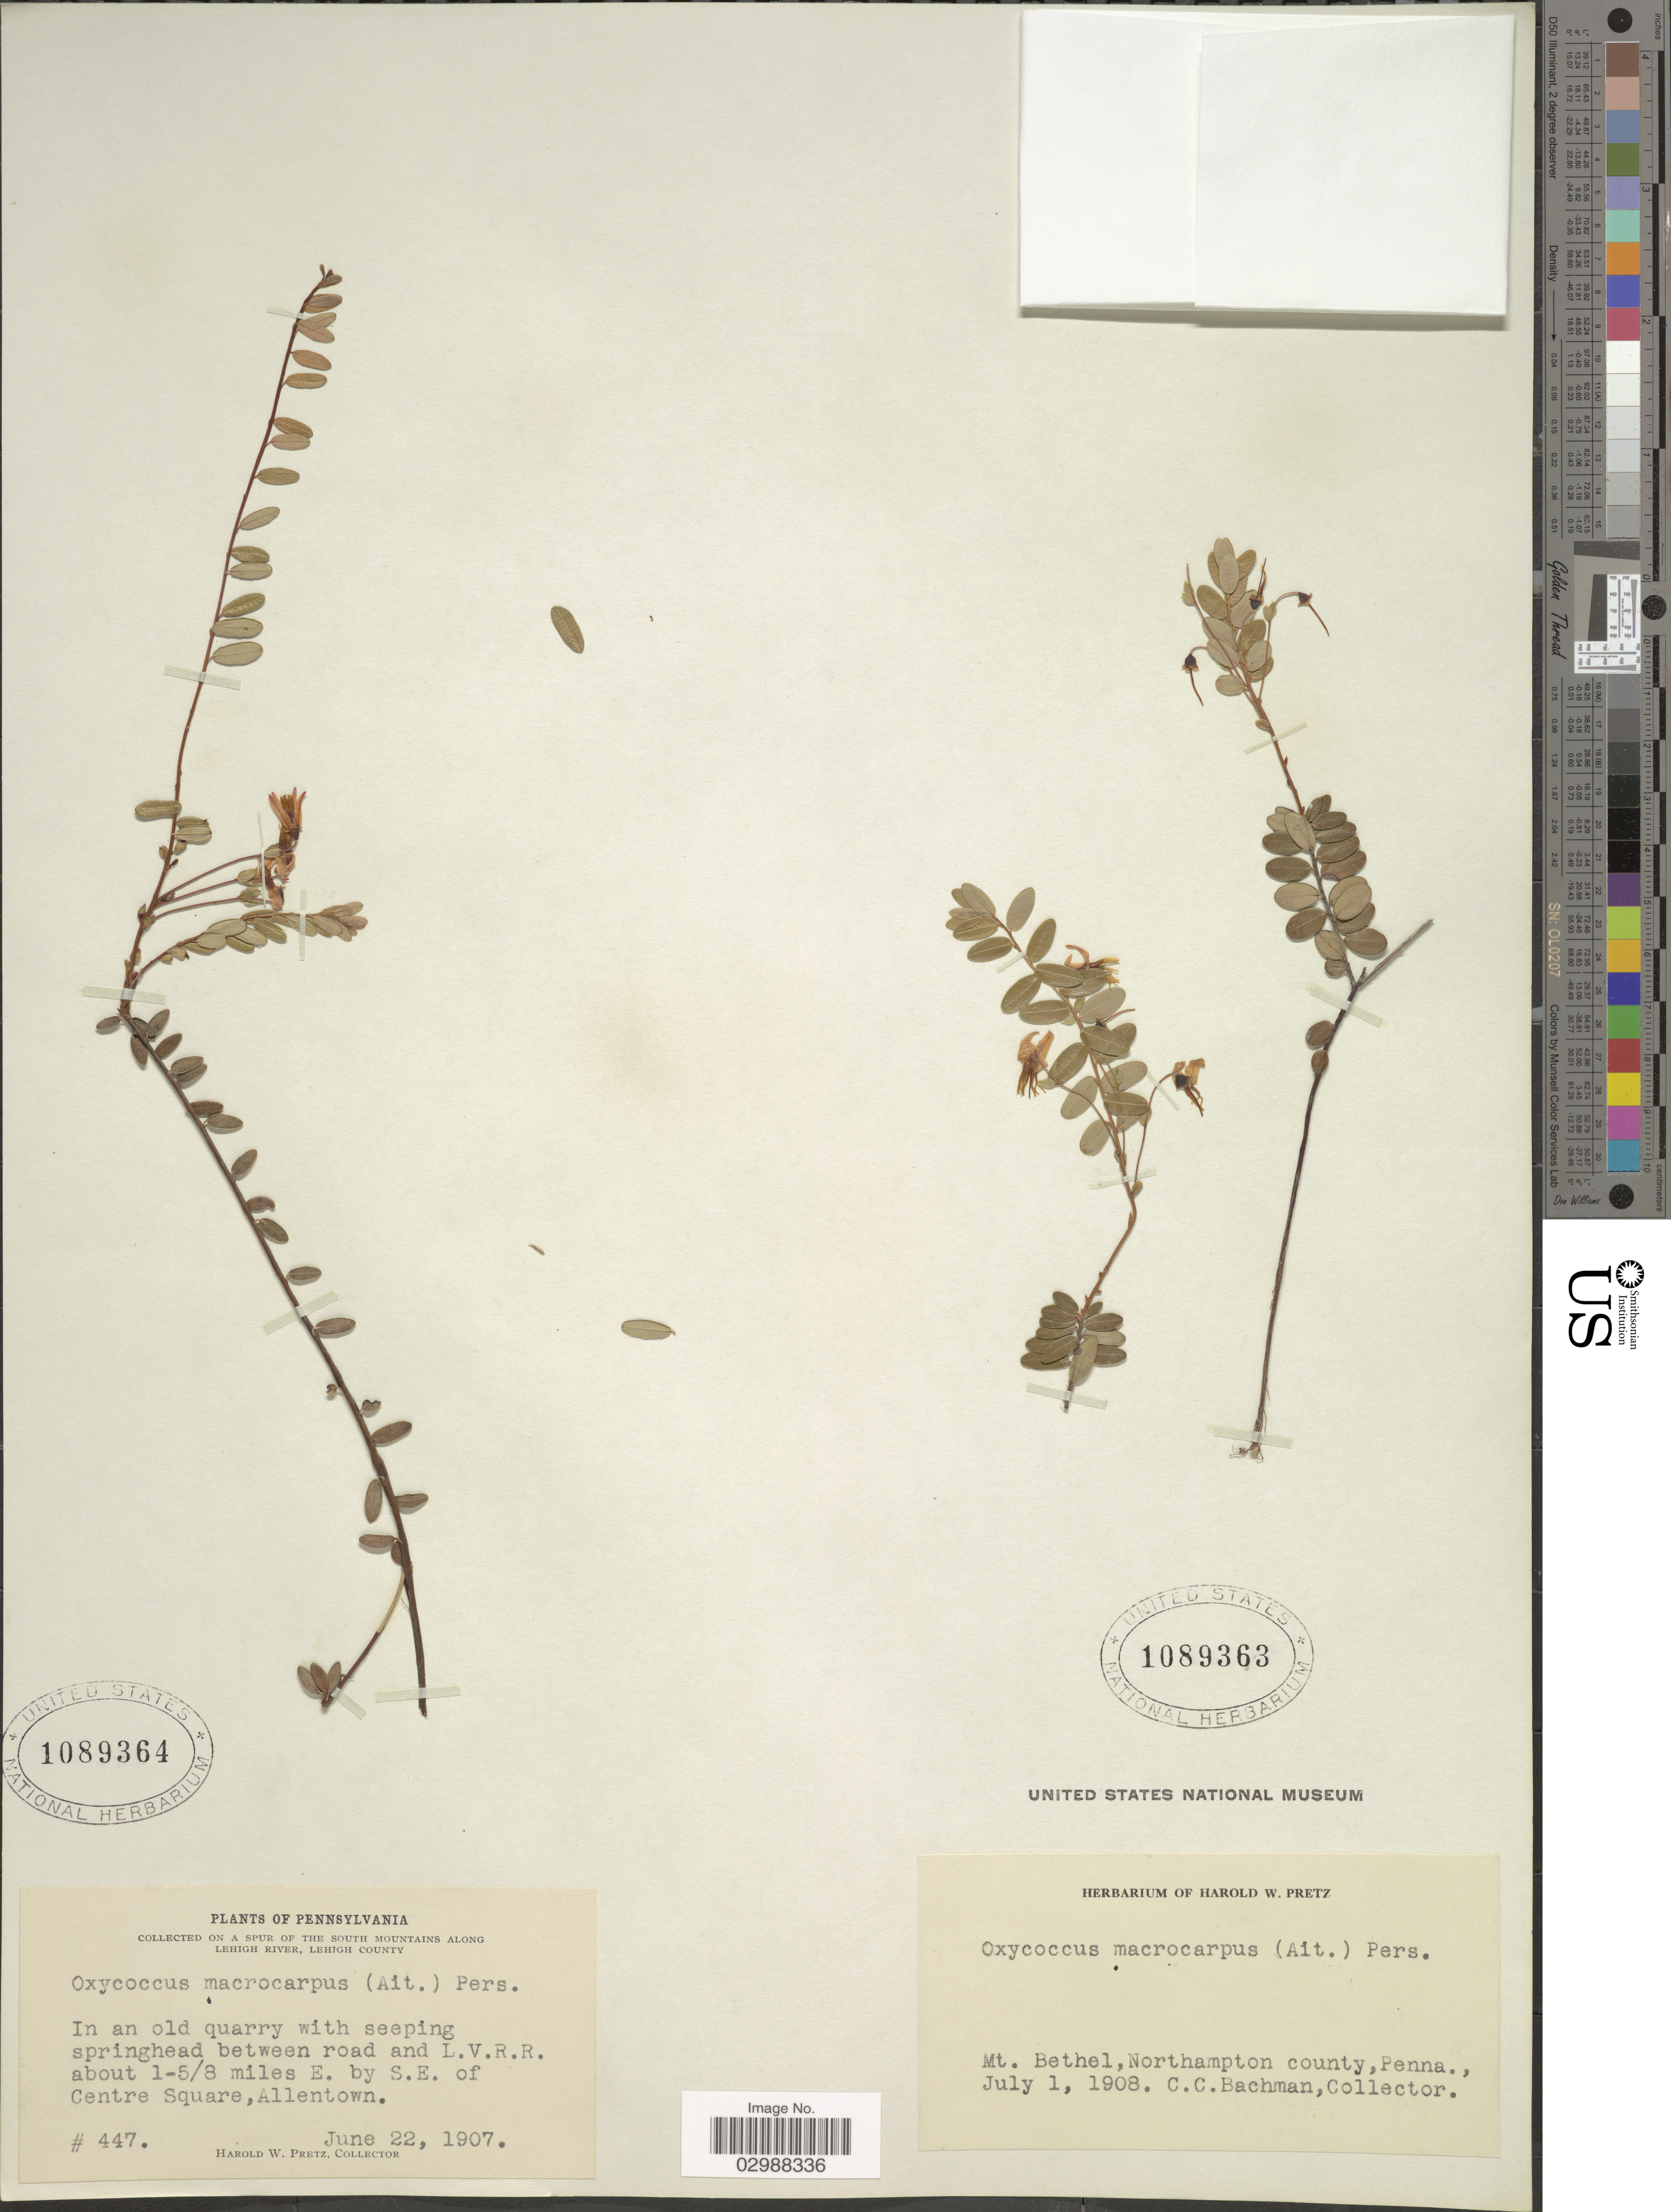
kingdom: Plantae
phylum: Tracheophyta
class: Magnoliopsida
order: Ericales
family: Ericaceae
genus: Vaccinium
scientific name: Vaccinium macrocarpon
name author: Aiton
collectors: C. Bachman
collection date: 1908-07-01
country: United States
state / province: Pennsylvania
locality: Mt. Bethel, Northampton county.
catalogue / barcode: US 1089363